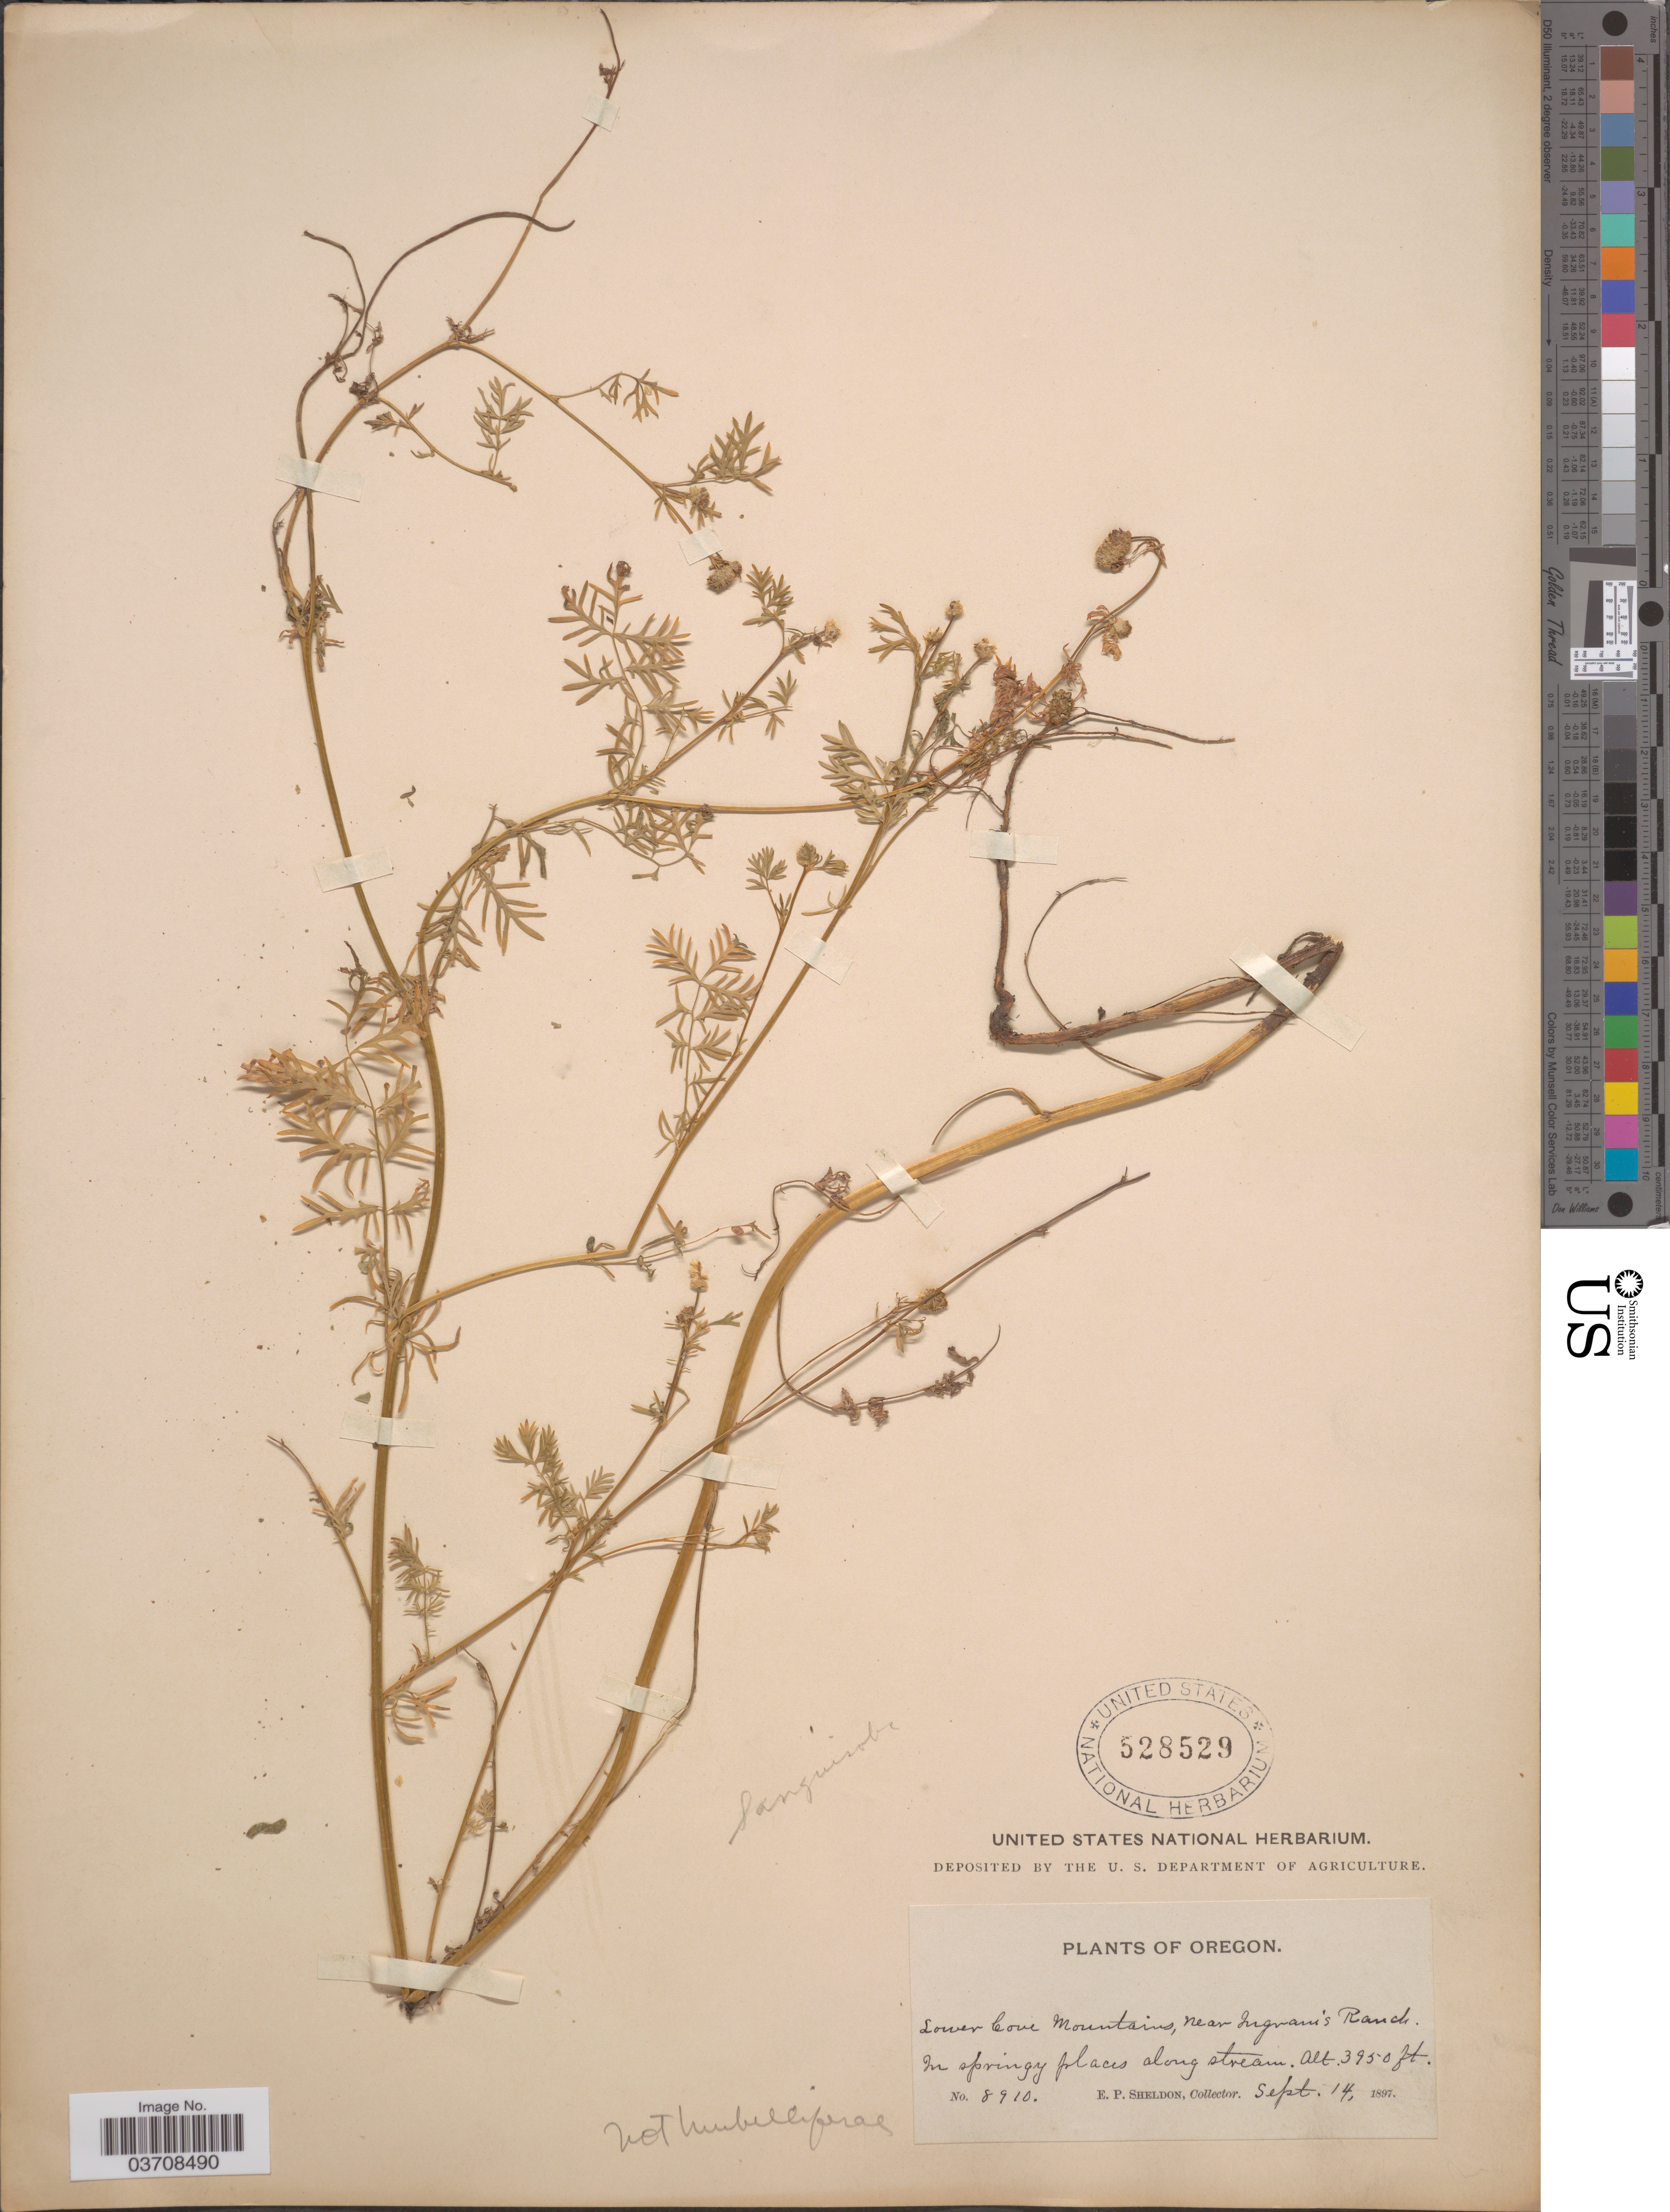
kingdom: Plantae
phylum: Tracheophyta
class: Magnoliopsida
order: Rosales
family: Rosaceae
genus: Sanguisorba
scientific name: Sanguisorba occidentalis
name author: Nutt.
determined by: Strong, Mark T., (BOT), Smithsonian Institution - National Museum of Natural History (UNITED STATES)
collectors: E. P. Sheldon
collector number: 8910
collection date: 1897-09-14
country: United States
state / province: Oregon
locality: Lower Cove Mountains, near Ingram's Ranch. In springy places along stream.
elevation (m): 1204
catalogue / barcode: US 528529